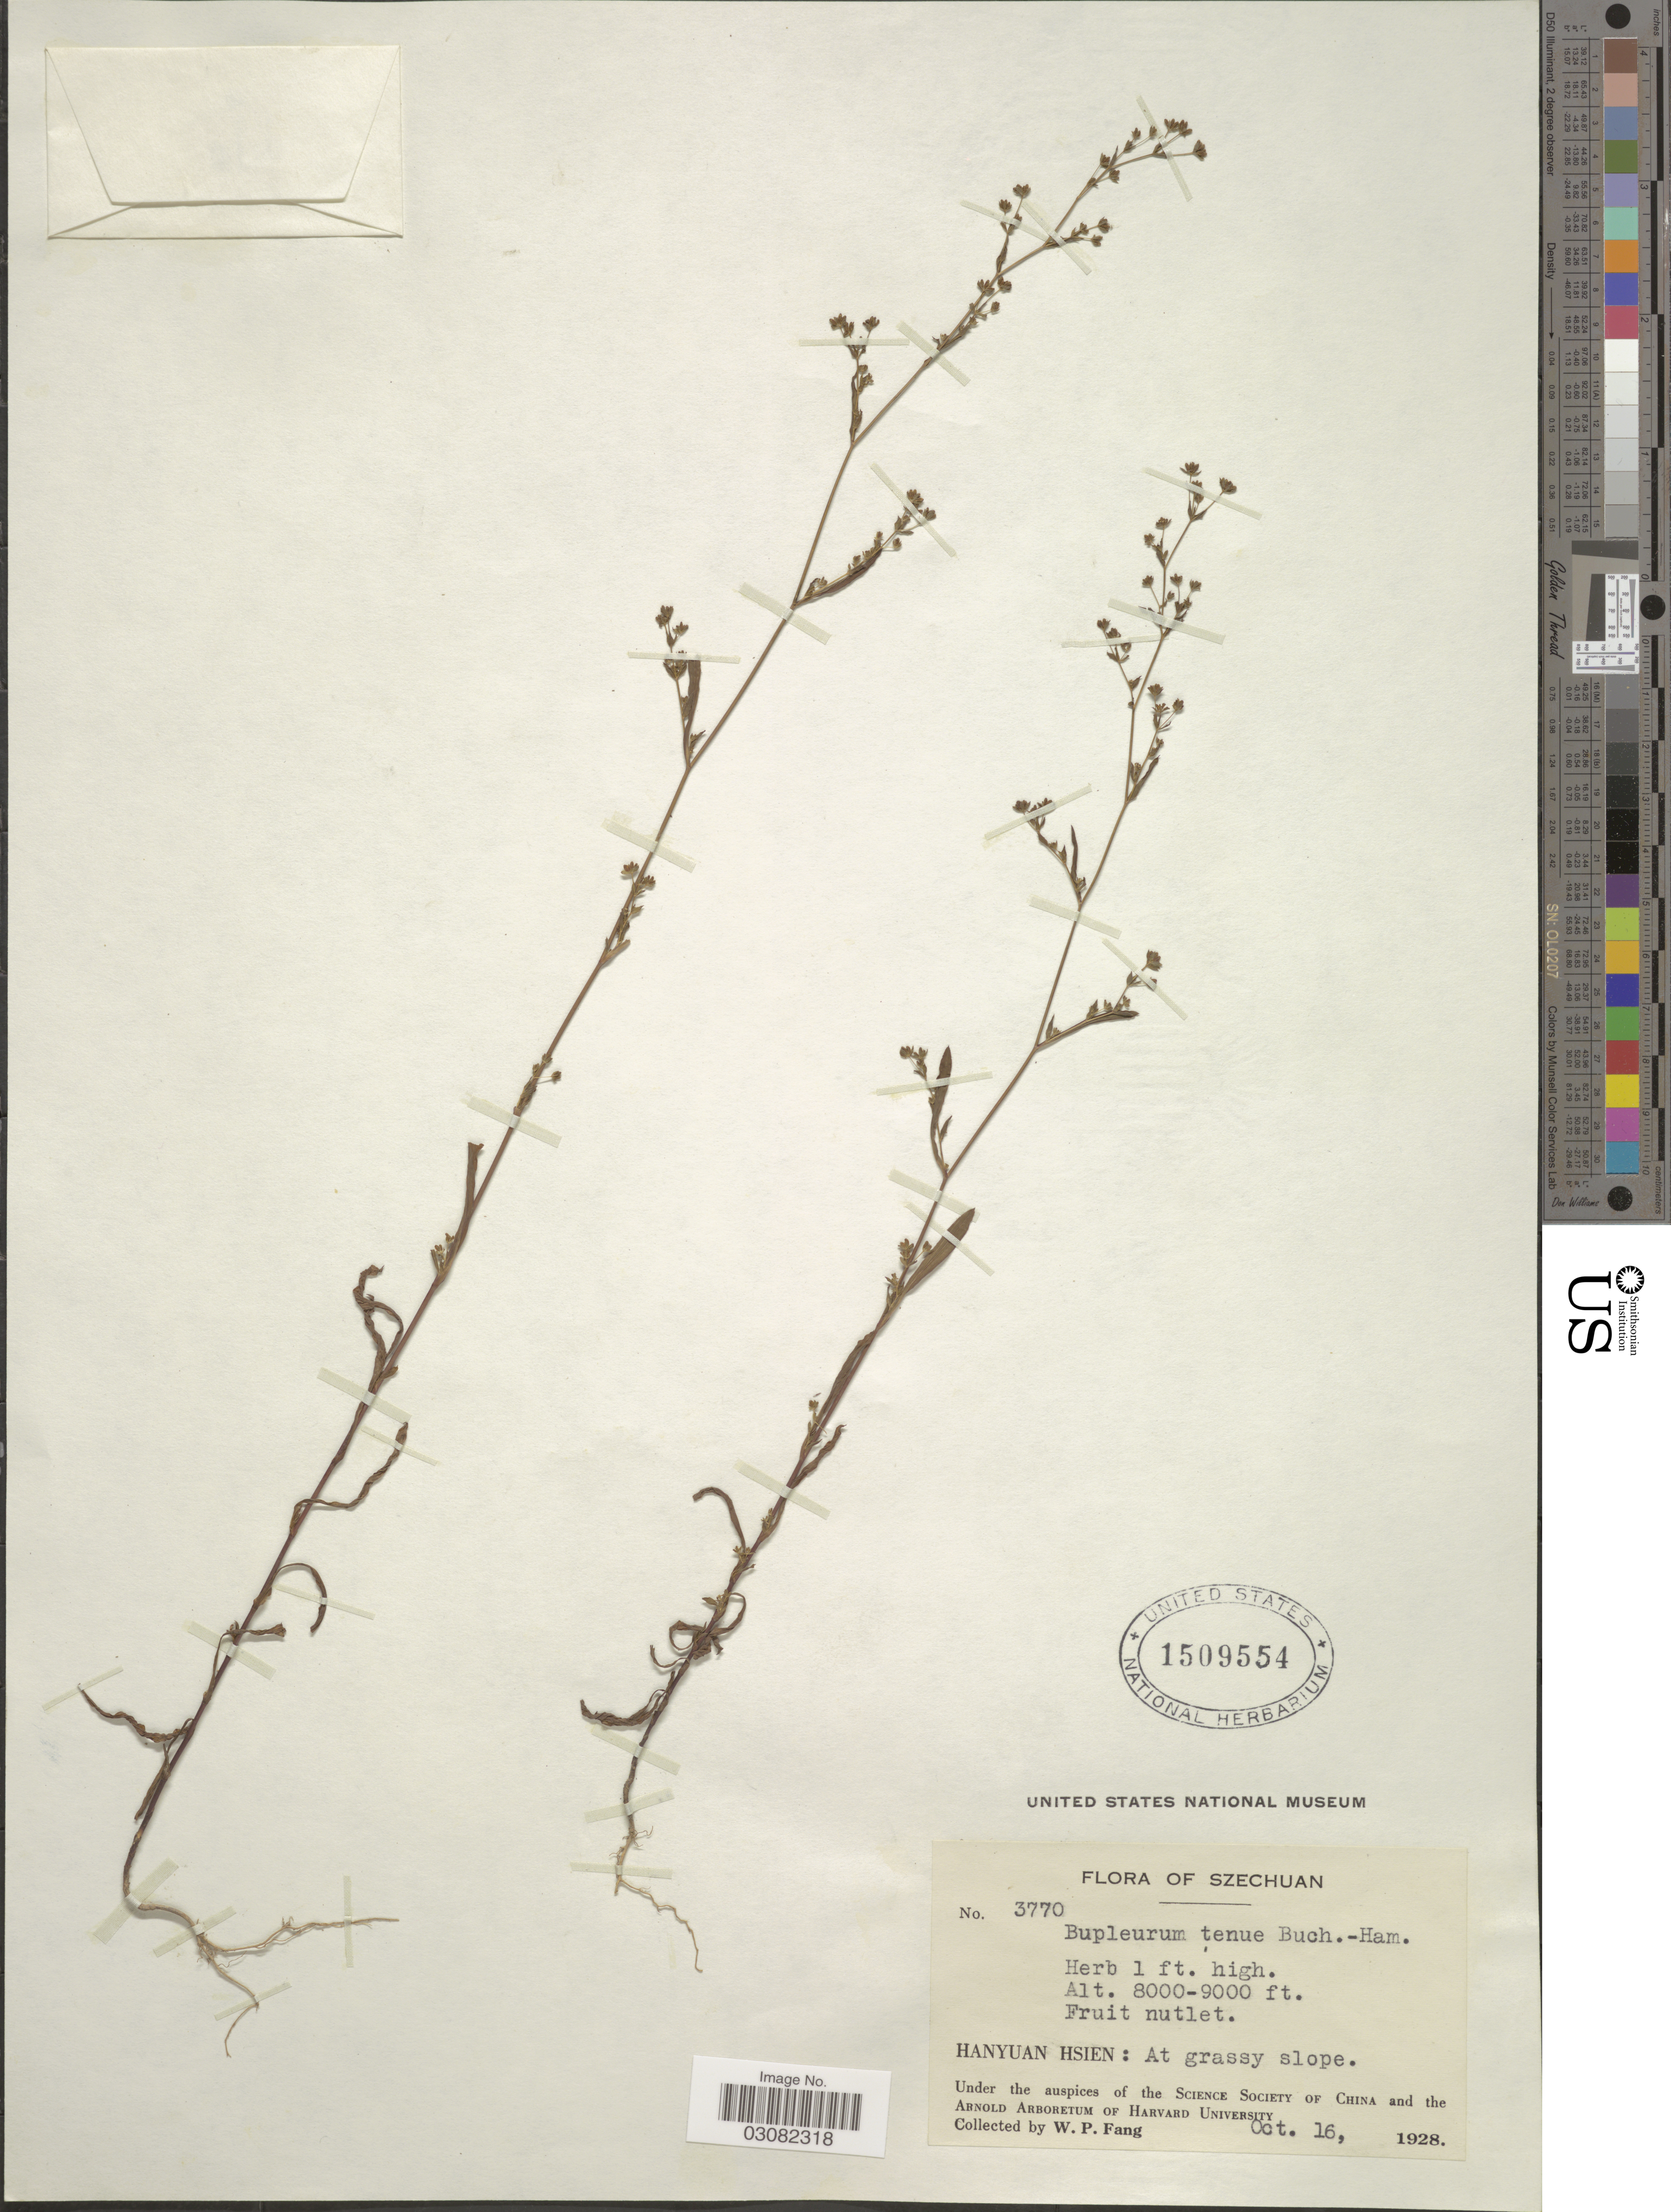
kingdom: Plantae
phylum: Tracheophyta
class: Magnoliopsida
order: Apiales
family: Apiaceae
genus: Bupleurum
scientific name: Bupleurum tenue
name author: Buch.-Ham. ex D. Don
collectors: W. P. Fang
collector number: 3770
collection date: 1928-10-16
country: China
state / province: Sichuan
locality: Szechuan. Hanyuan Hsien: At grassy slope.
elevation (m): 2438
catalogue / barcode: US 1509554